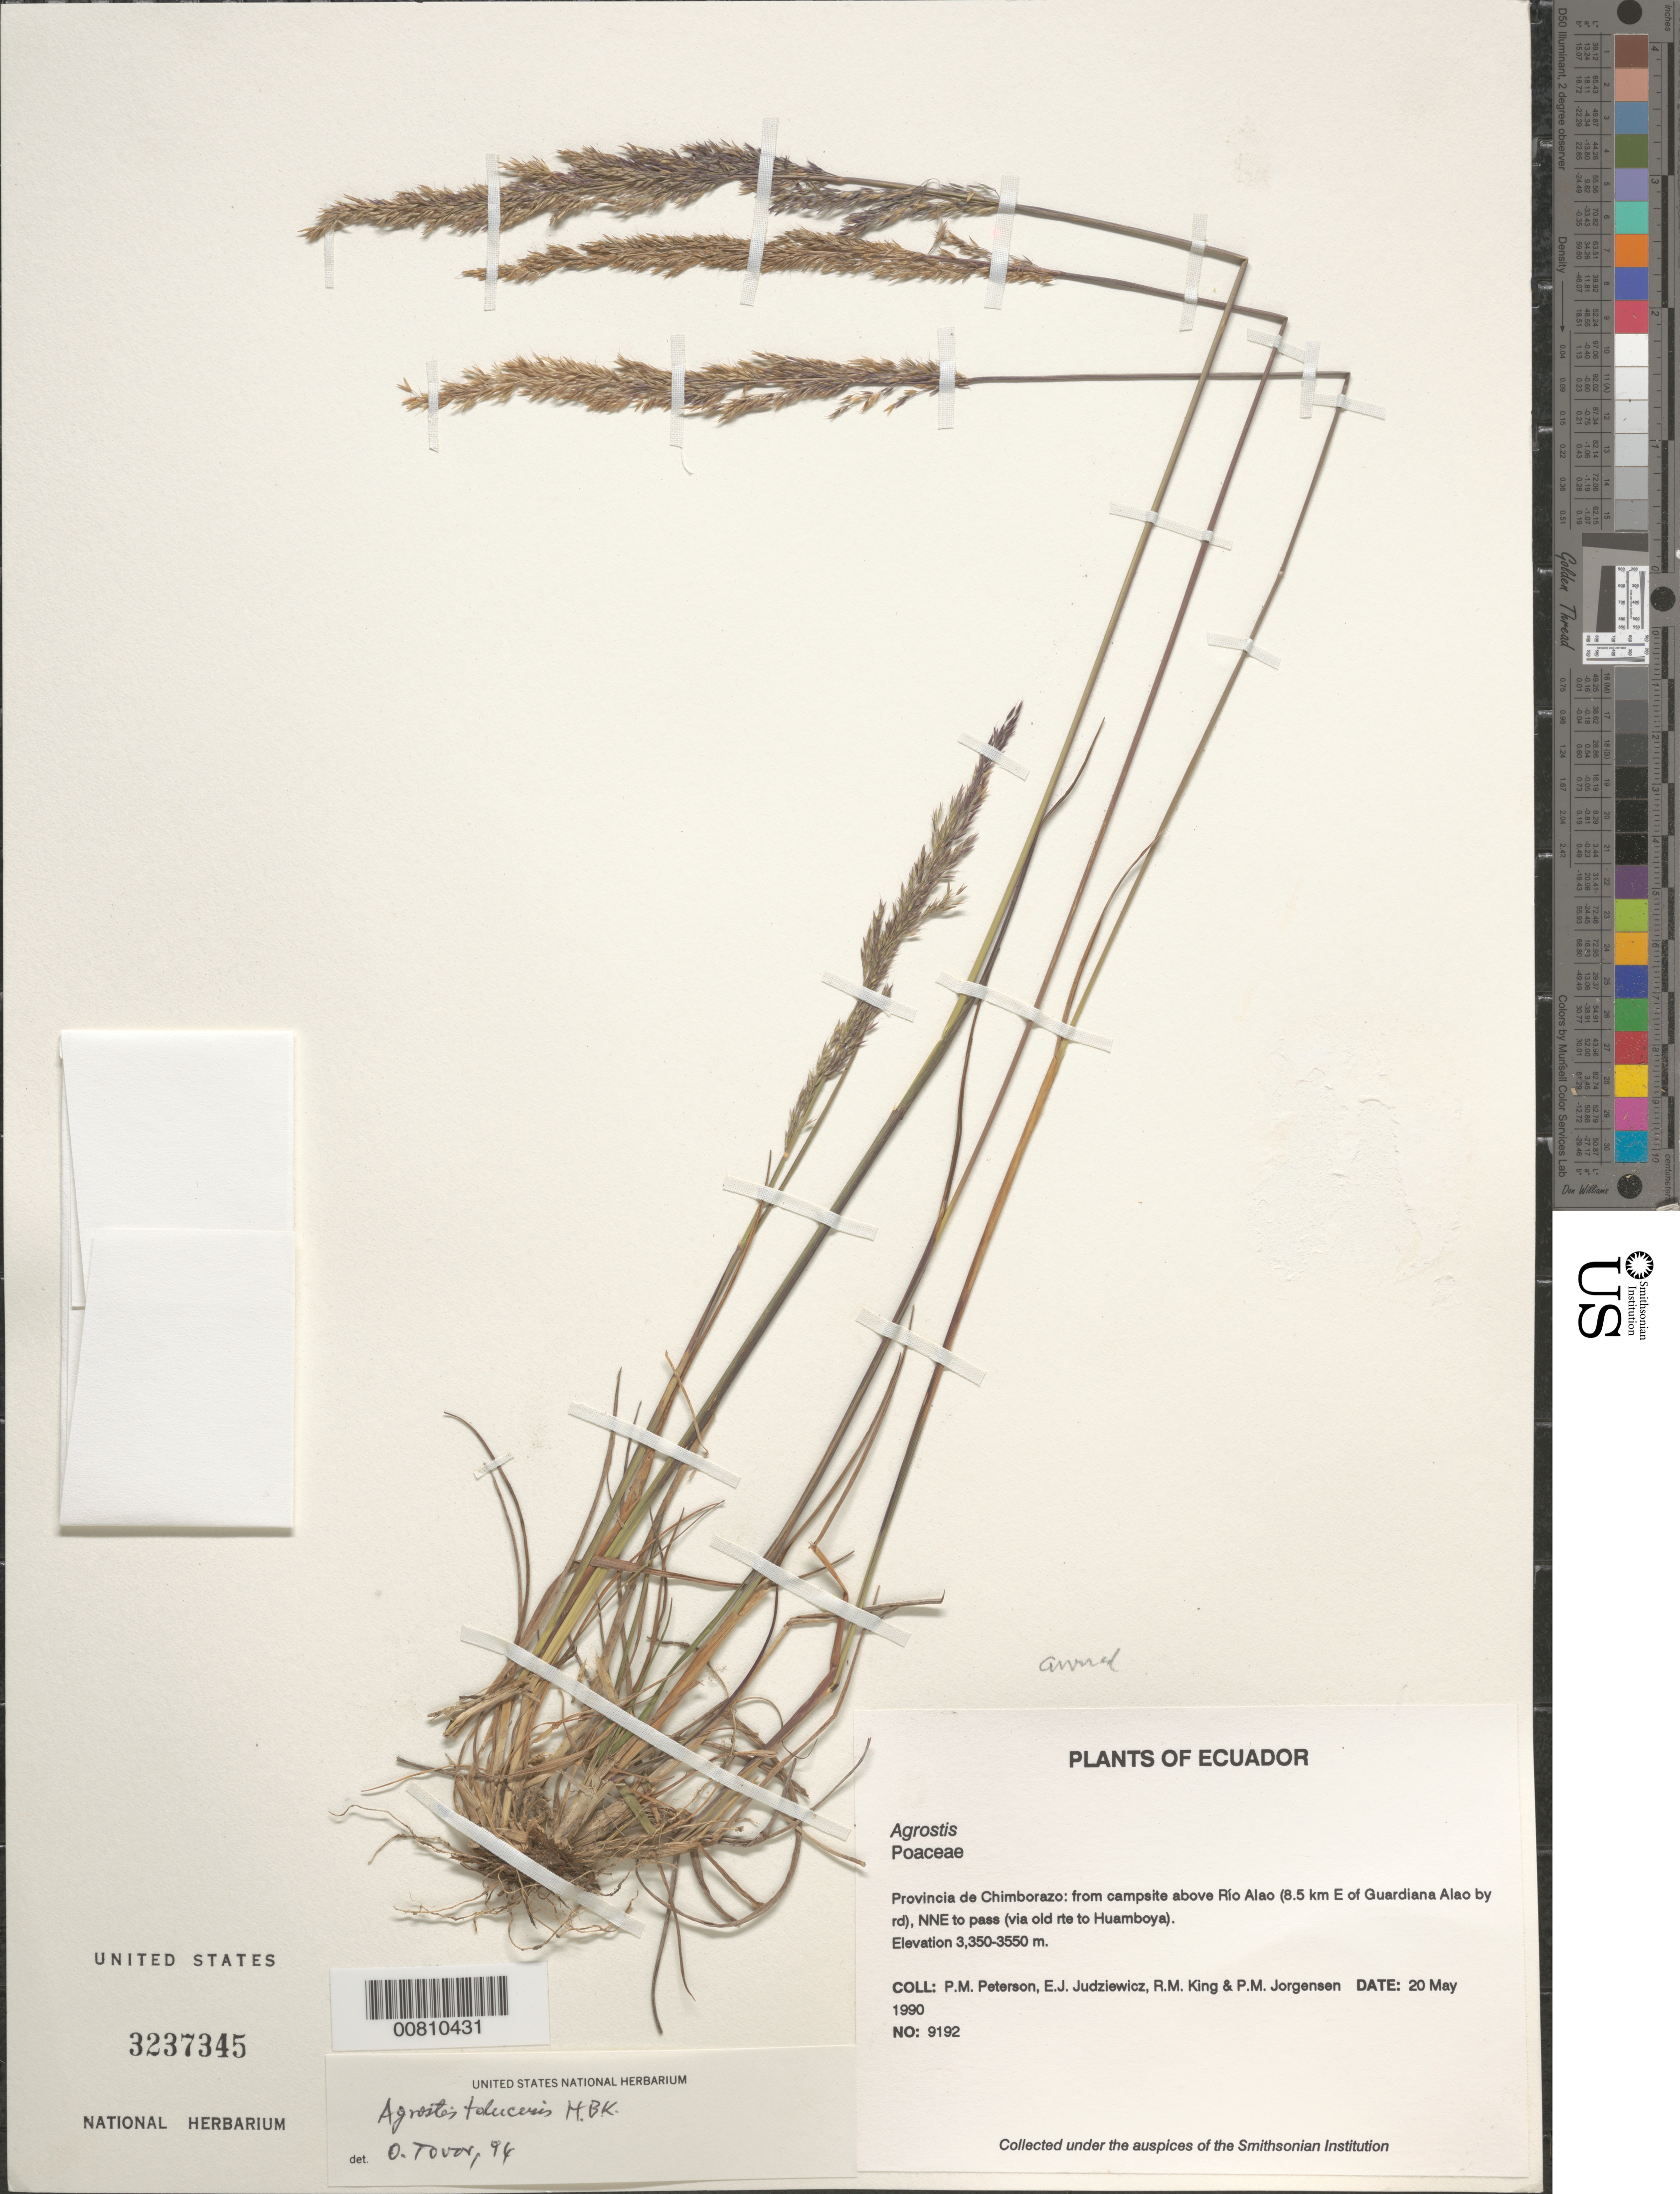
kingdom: Plantae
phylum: Tracheophyta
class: Liliopsida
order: Poales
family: Poaceae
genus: Agrostis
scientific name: Agrostis tolucensis Kunth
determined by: Tovar, Óscar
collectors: P. M. Peterson, E. J. Judziewicz, R. M. King & P. M. Jørgensen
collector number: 09192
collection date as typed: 20 May 1990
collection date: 1990-05-20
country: Ecuador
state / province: Chimborazo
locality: from campsite above Río Alao (8.5 km E of Guardiana Alao by rd), NNE to pass (via old rte to Huamboya).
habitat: Elevation 3,350-3550 m.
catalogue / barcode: US 3237345